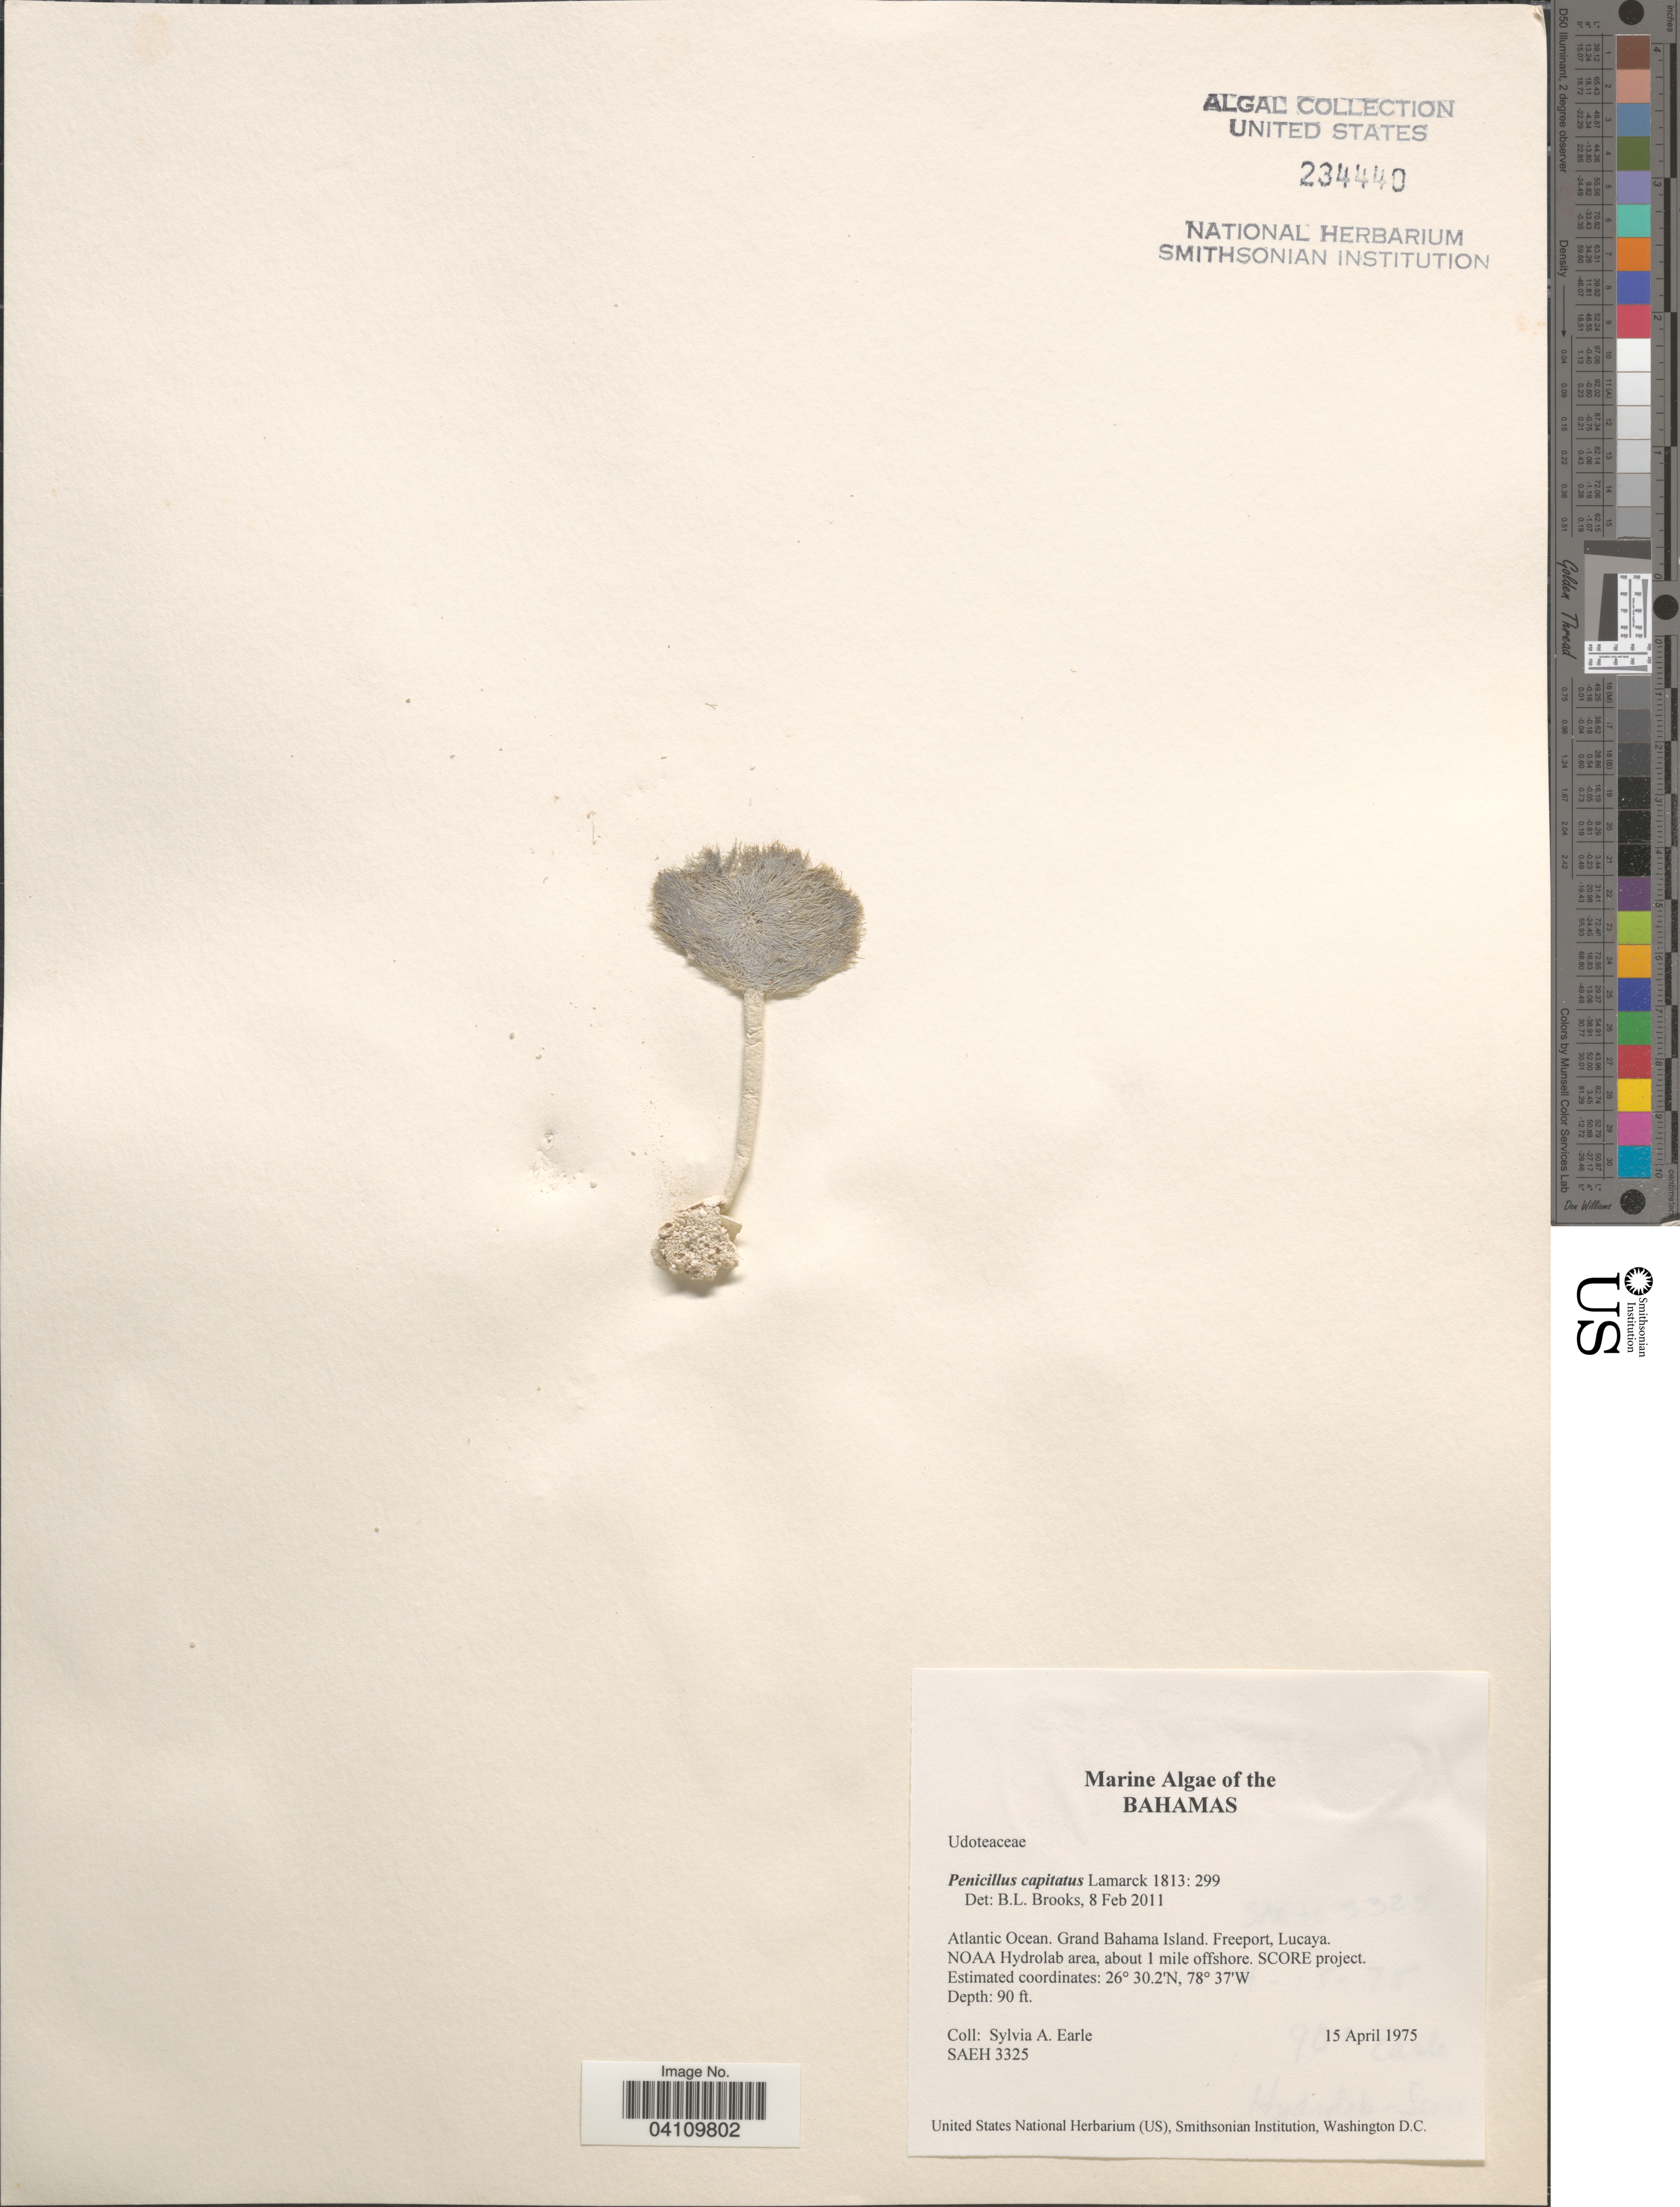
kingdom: Plantae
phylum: Chlorophyta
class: Ulvophyceae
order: Bryopsidales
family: Udoteaceae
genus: Penicillus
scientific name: Penicillus capitatus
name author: Lam.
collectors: S. A. Earle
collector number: SAEH 3325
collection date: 1975-04-15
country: Bahamas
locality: Atlantic Ocean. Grand Bahama Island. Freeport, Lucaya. NOAA Hydrolab area, about 1 mile offshore. SCORE project.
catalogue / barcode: US 234440